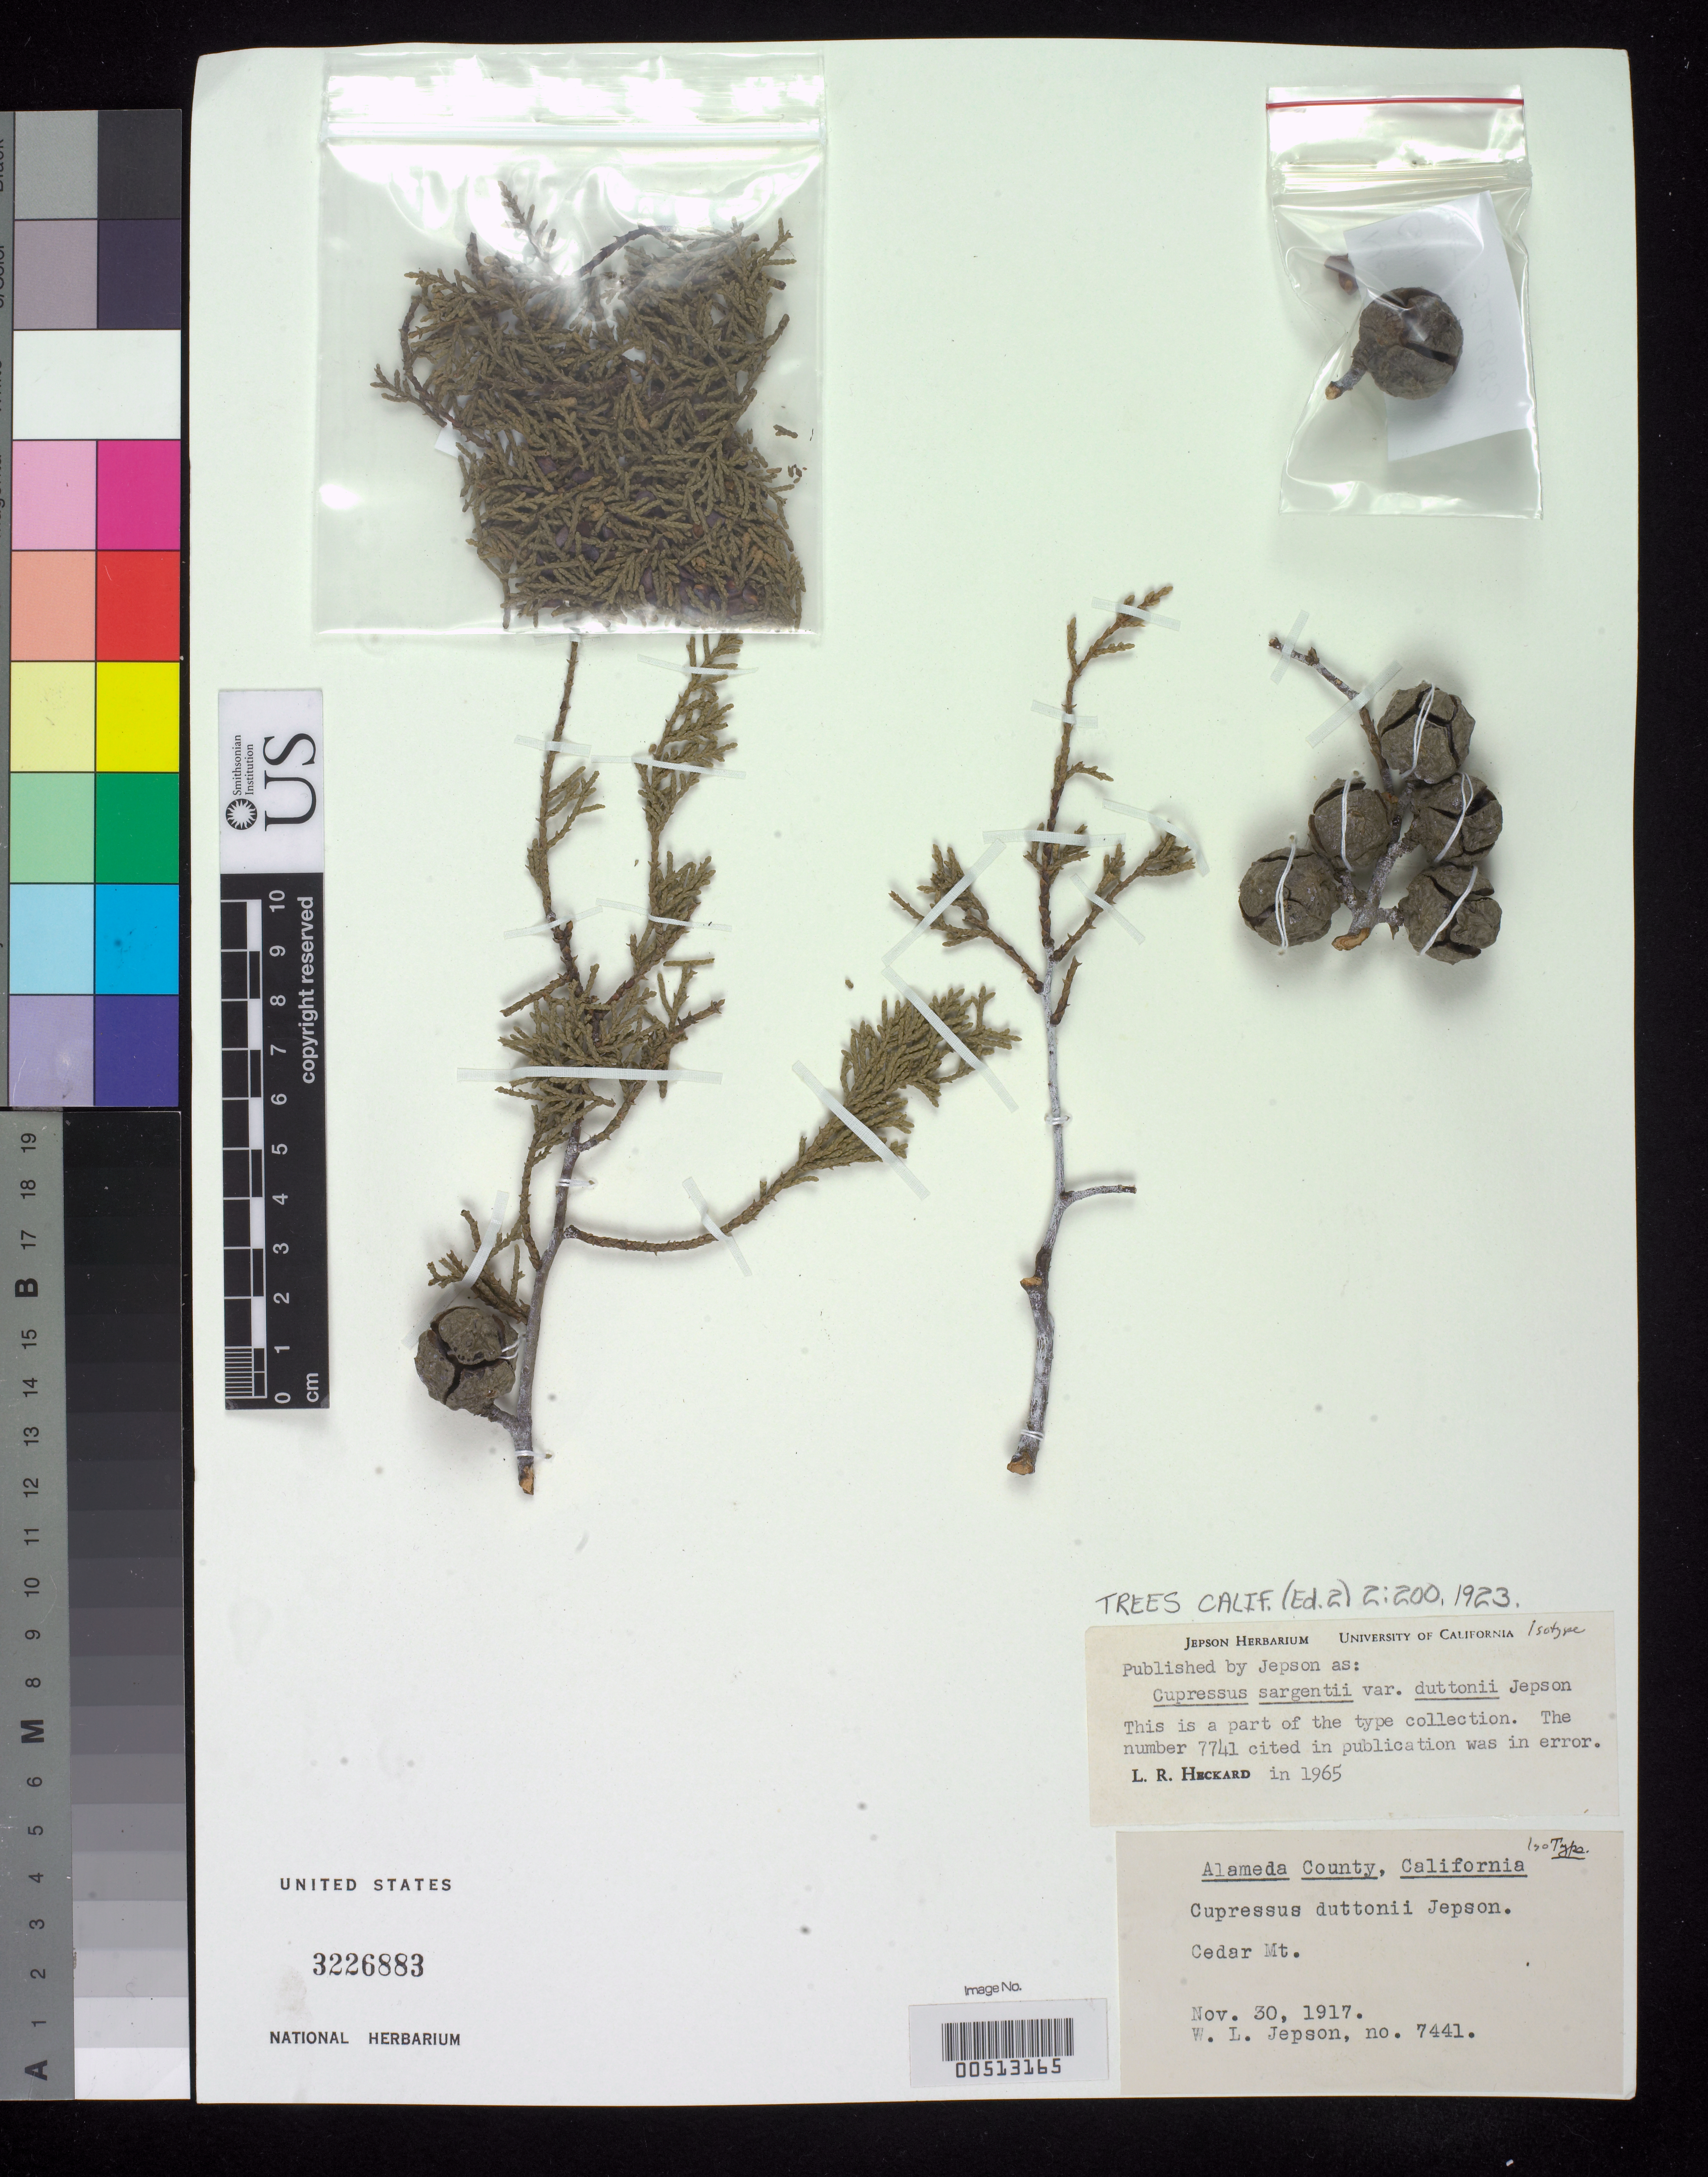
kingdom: Plantae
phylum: Tracheophyta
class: Pinopsida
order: Pinales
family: Cupressaceae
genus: Cupressus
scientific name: Cupressus sargentii var. duttonii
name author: Jeps.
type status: Isosyntype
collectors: W. L. Jepson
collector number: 7441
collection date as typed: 30 Nov 1917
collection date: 1917-11-30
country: United States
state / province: California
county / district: Alameda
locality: Cedar Mt.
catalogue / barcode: US 3226883